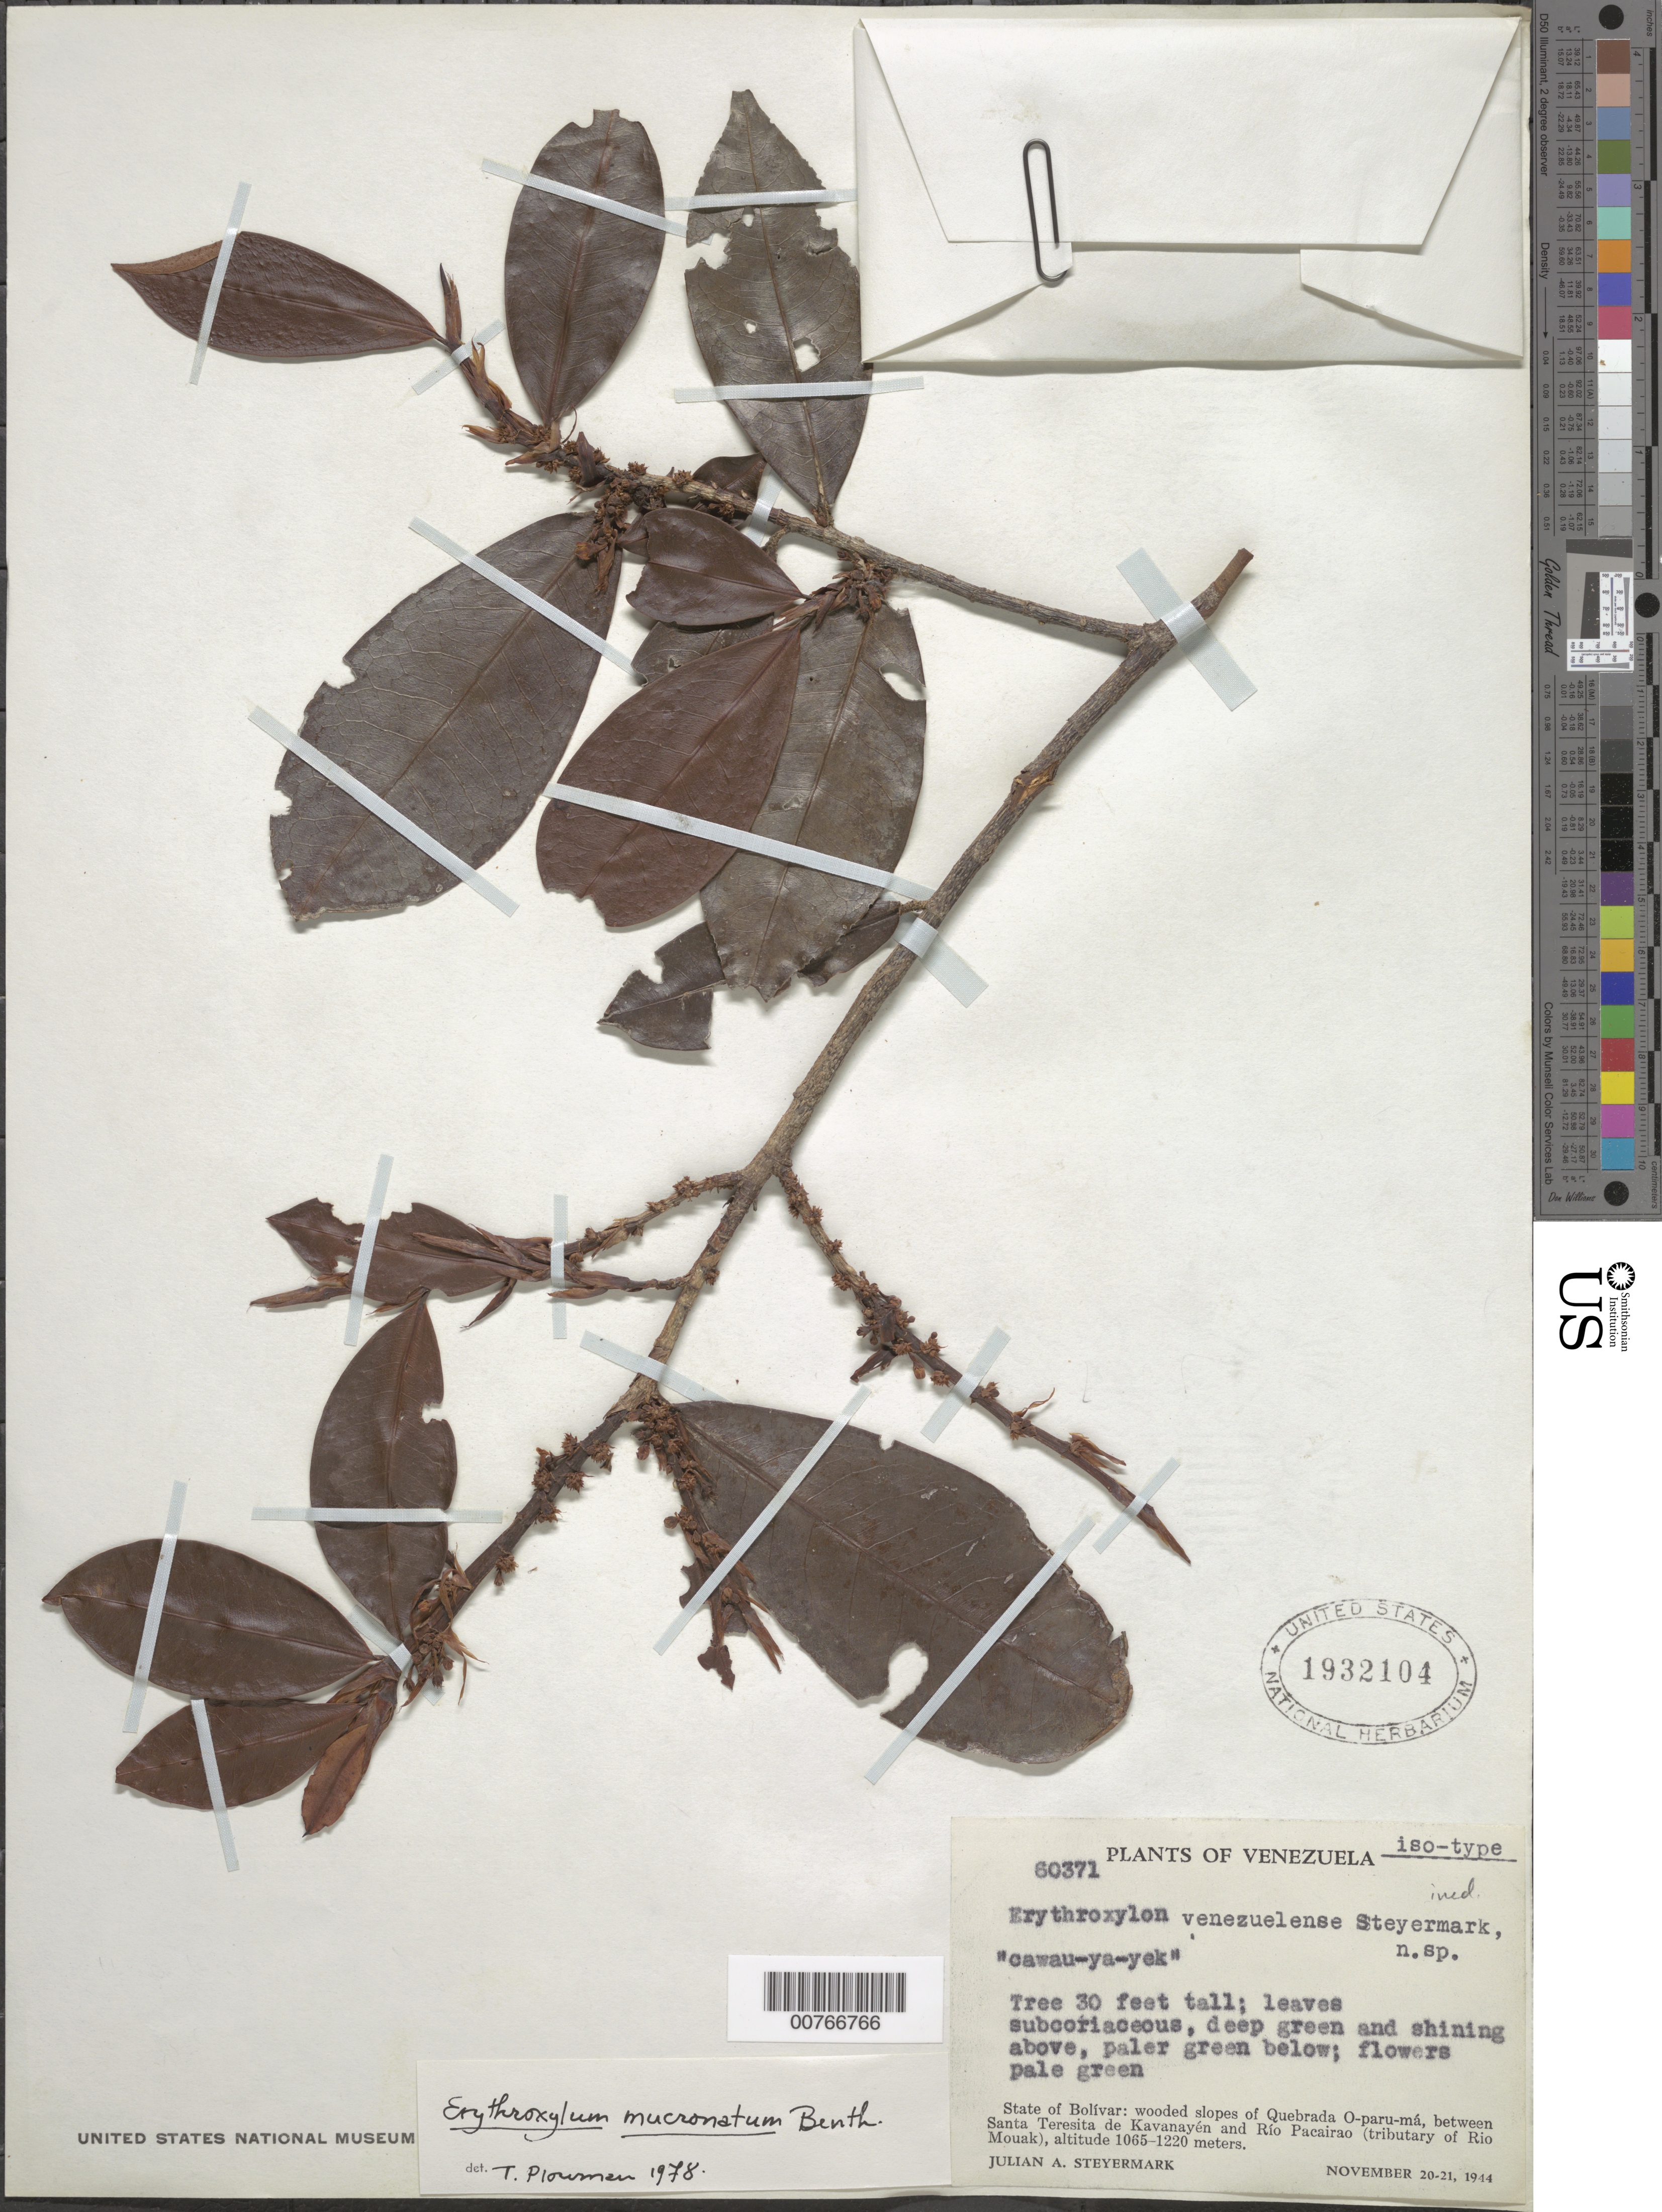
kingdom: Plantae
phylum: Tracheophyta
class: Magnoliopsida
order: Malpighiales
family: Erythroxylaceae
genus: Erythroxylum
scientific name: Erythroxylum mucronatum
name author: Benth.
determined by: Plowman, Timothy C.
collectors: J. Steyermark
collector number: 60371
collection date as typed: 20-Nov-44 to 21-Nov-44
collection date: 1944-11-20/1944-11-21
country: Venezuela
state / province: Bolívar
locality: Quebrada O-paru-má, between Santa Teresita de Kavanayén and Río Pacairao (trib. of Río Mouak)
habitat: Wooded slopes of quebrada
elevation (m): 1065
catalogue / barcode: US 1932104